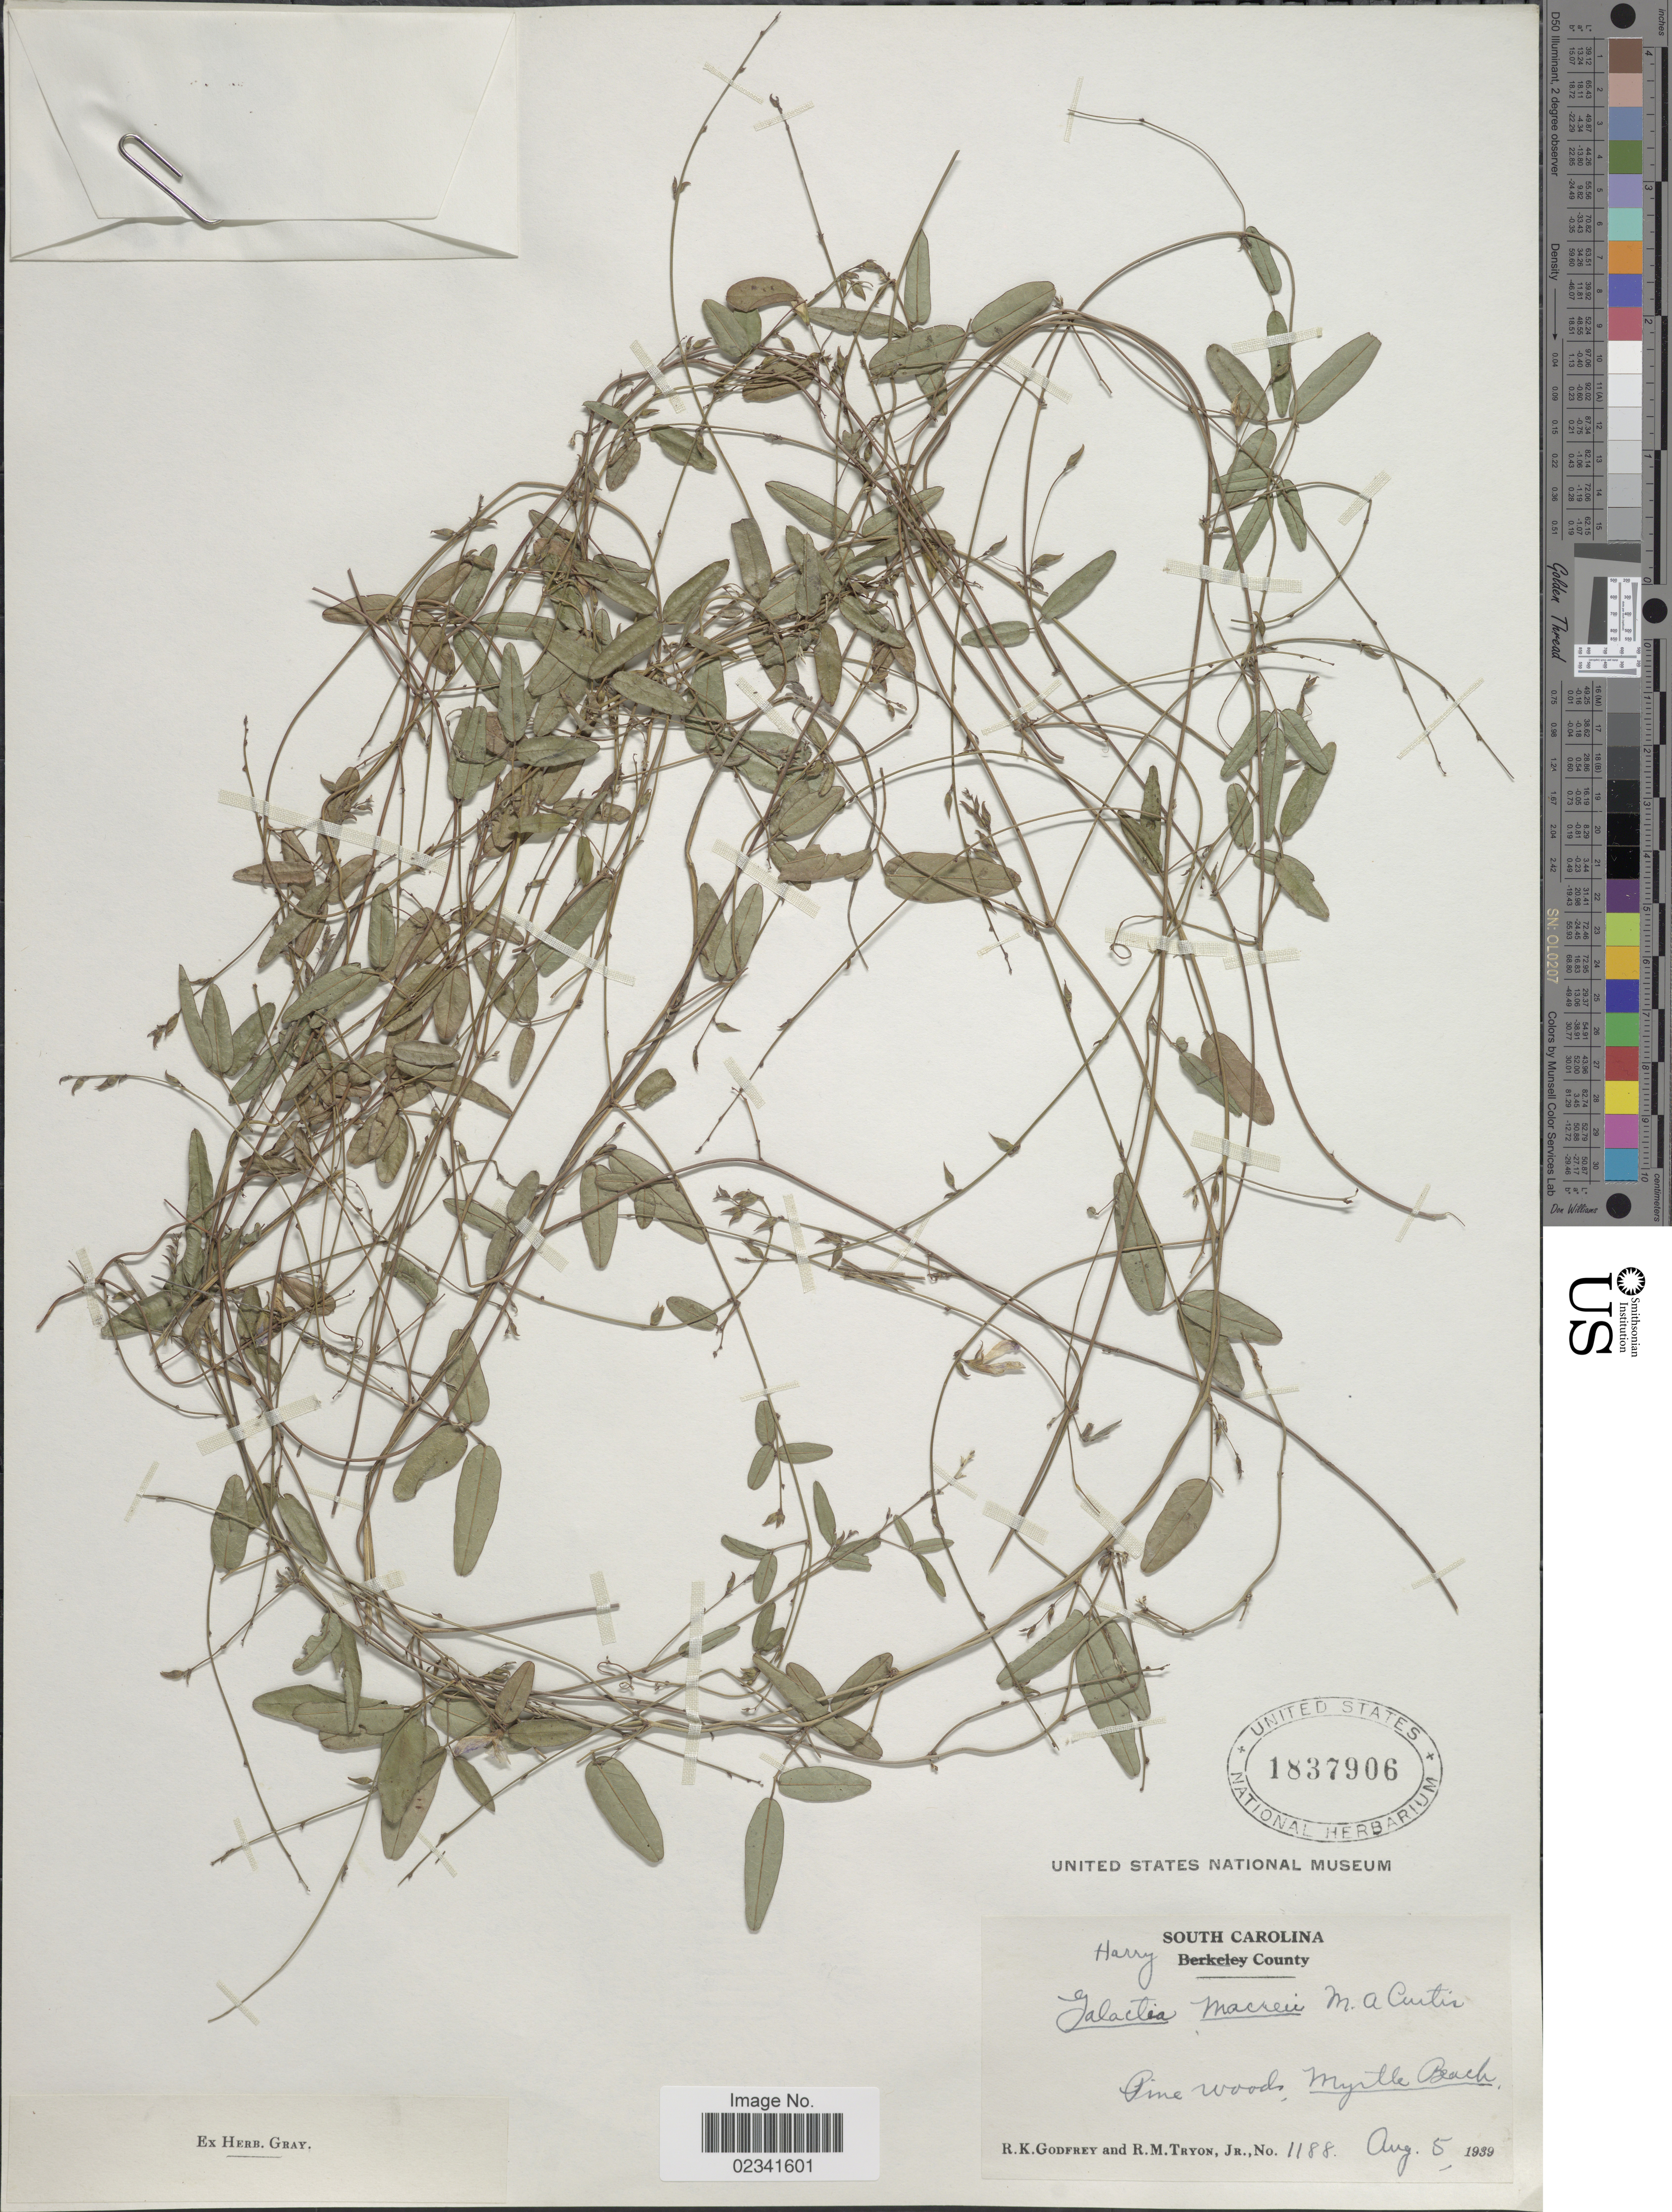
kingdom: Plantae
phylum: Tracheophyta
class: Magnoliopsida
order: Fabales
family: Fabaceae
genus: Galactia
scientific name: Galactia macreei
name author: M.A. Curtis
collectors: R. K. Godfrey & R. M. Tryon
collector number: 1188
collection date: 1939-08-05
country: United States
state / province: South Carolina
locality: Harry County, Pine woods, Myrtle Beach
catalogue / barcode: US 1837906